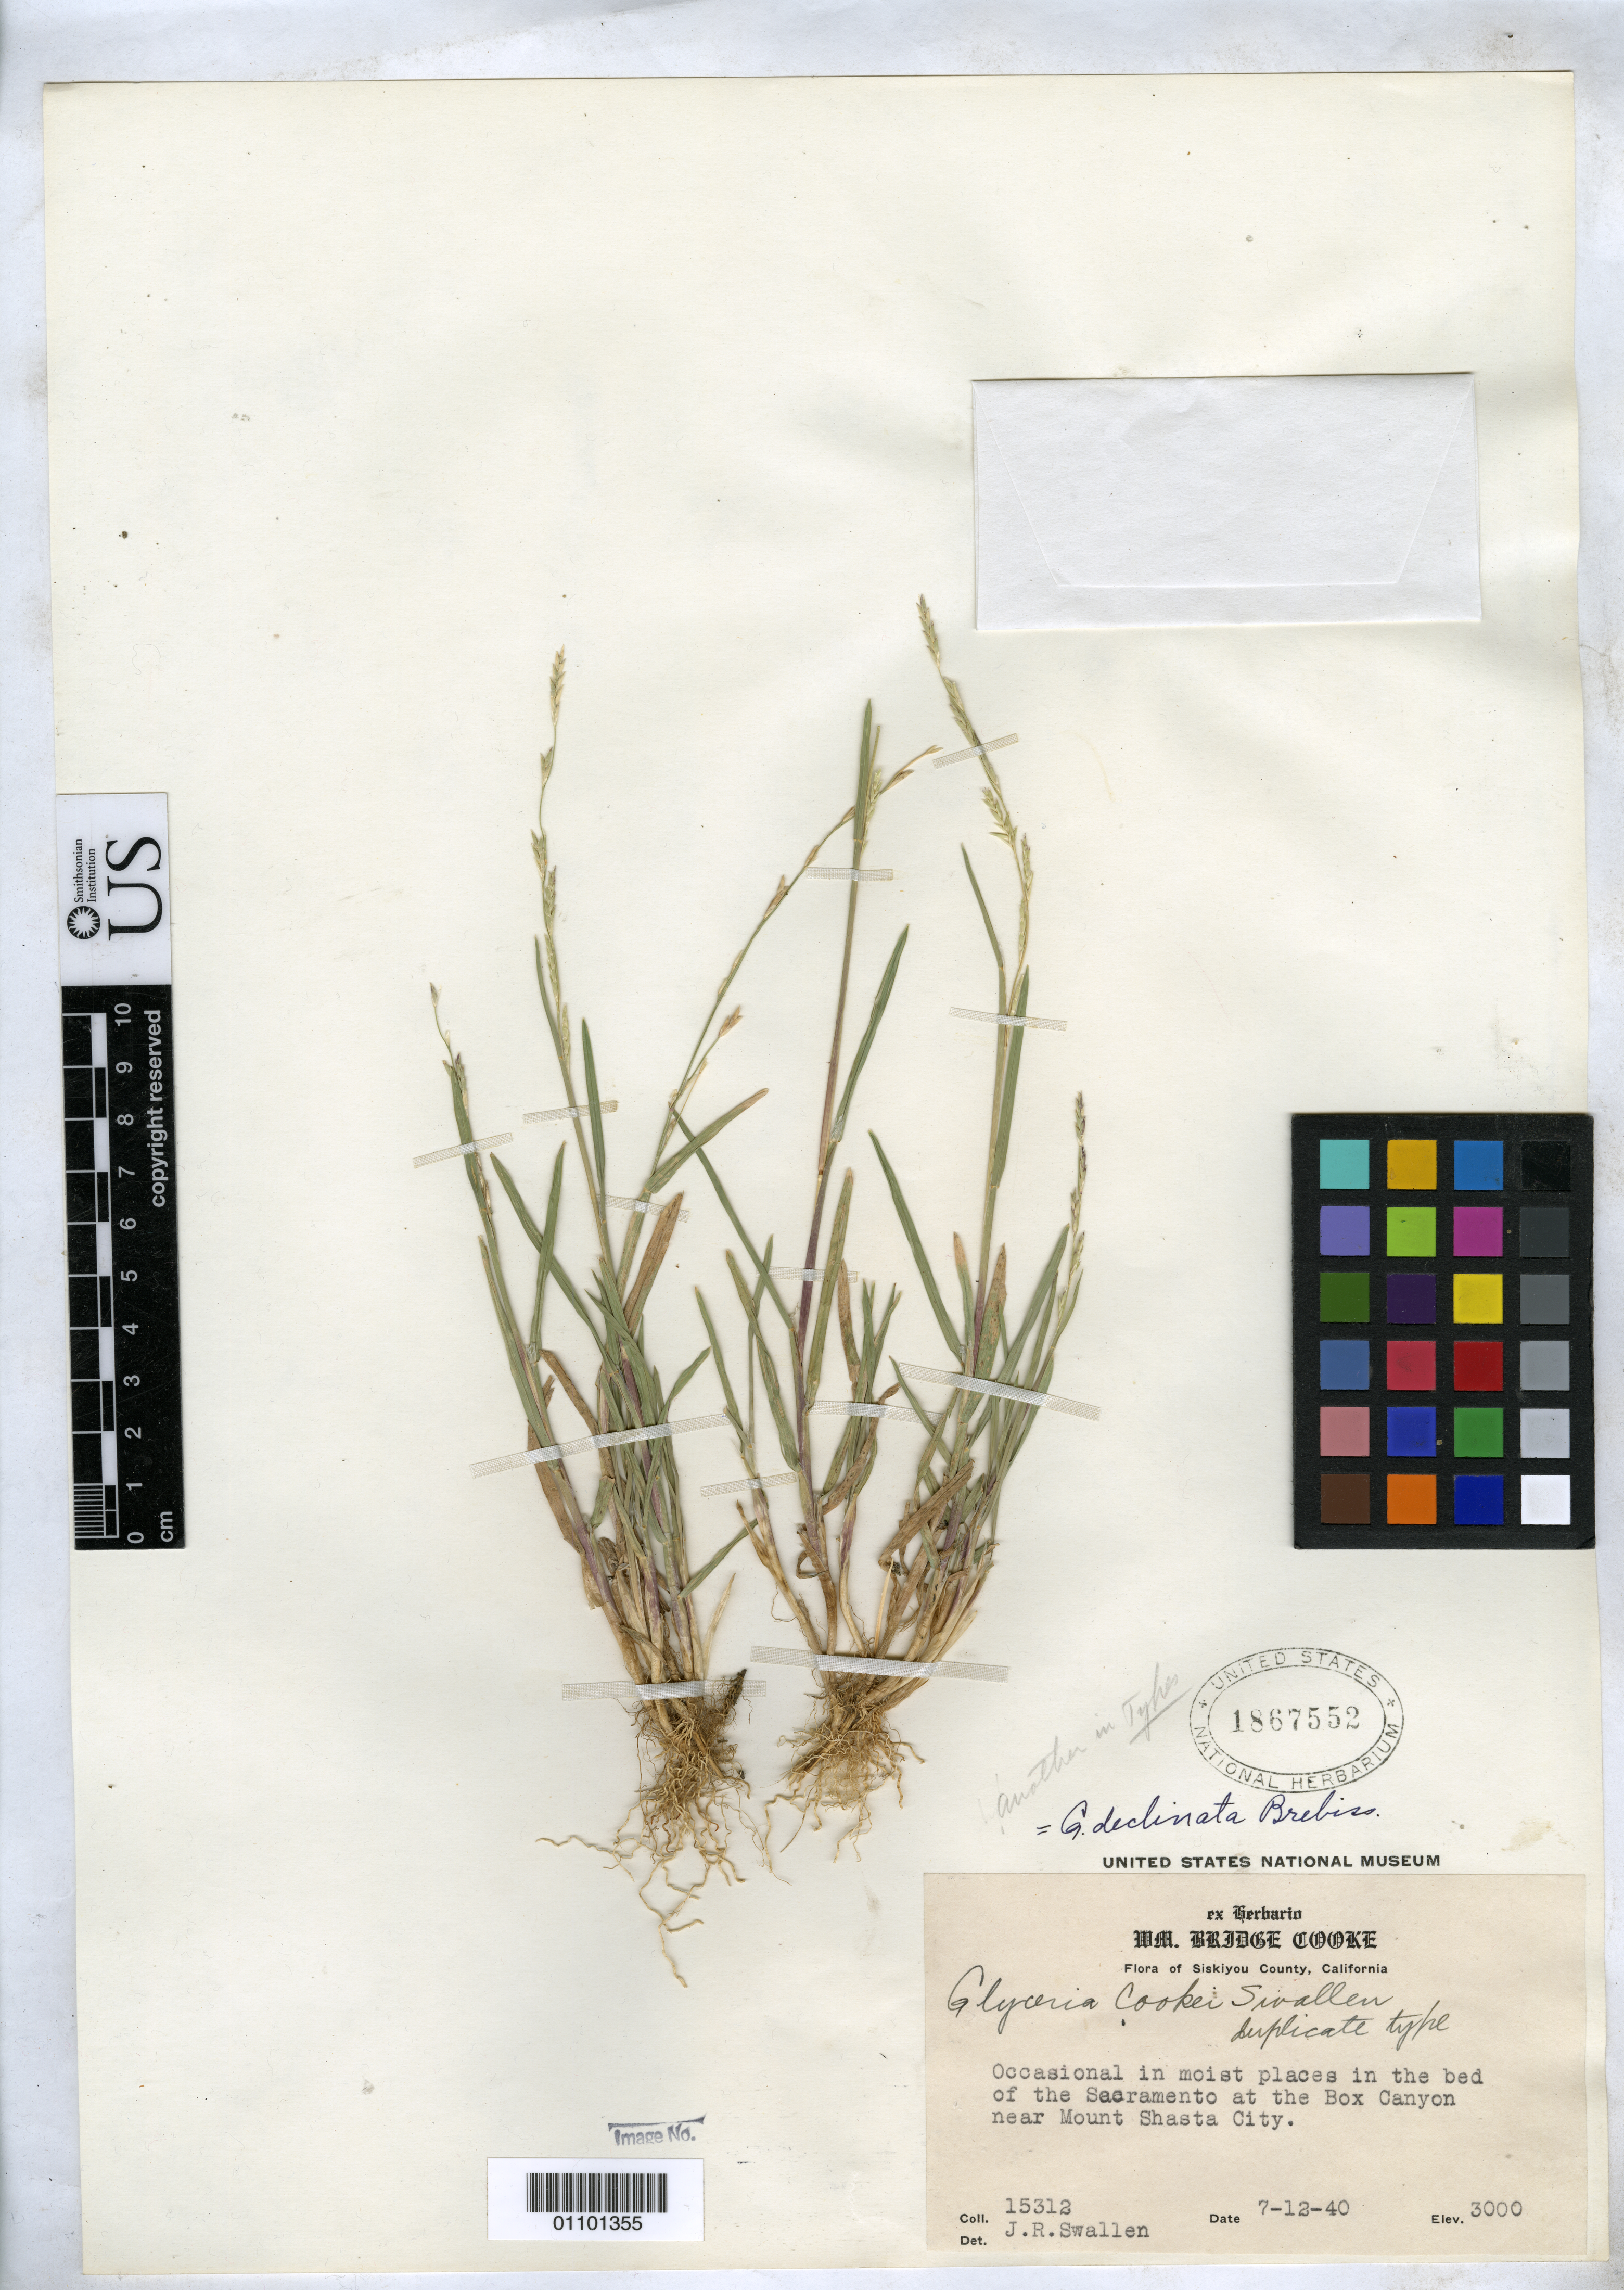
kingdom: Plantae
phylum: Tracheophyta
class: Liliopsida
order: Poales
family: Poaceae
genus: Glyceria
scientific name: Glyceria cookei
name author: Swallen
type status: Isotype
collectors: W. B. Cooke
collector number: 15312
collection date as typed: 12 Jul 1940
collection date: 1940-07-12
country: United States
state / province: California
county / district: Siskiyou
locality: Box Canyon of Sacramento River near Shasta City.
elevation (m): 914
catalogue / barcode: US 1867552